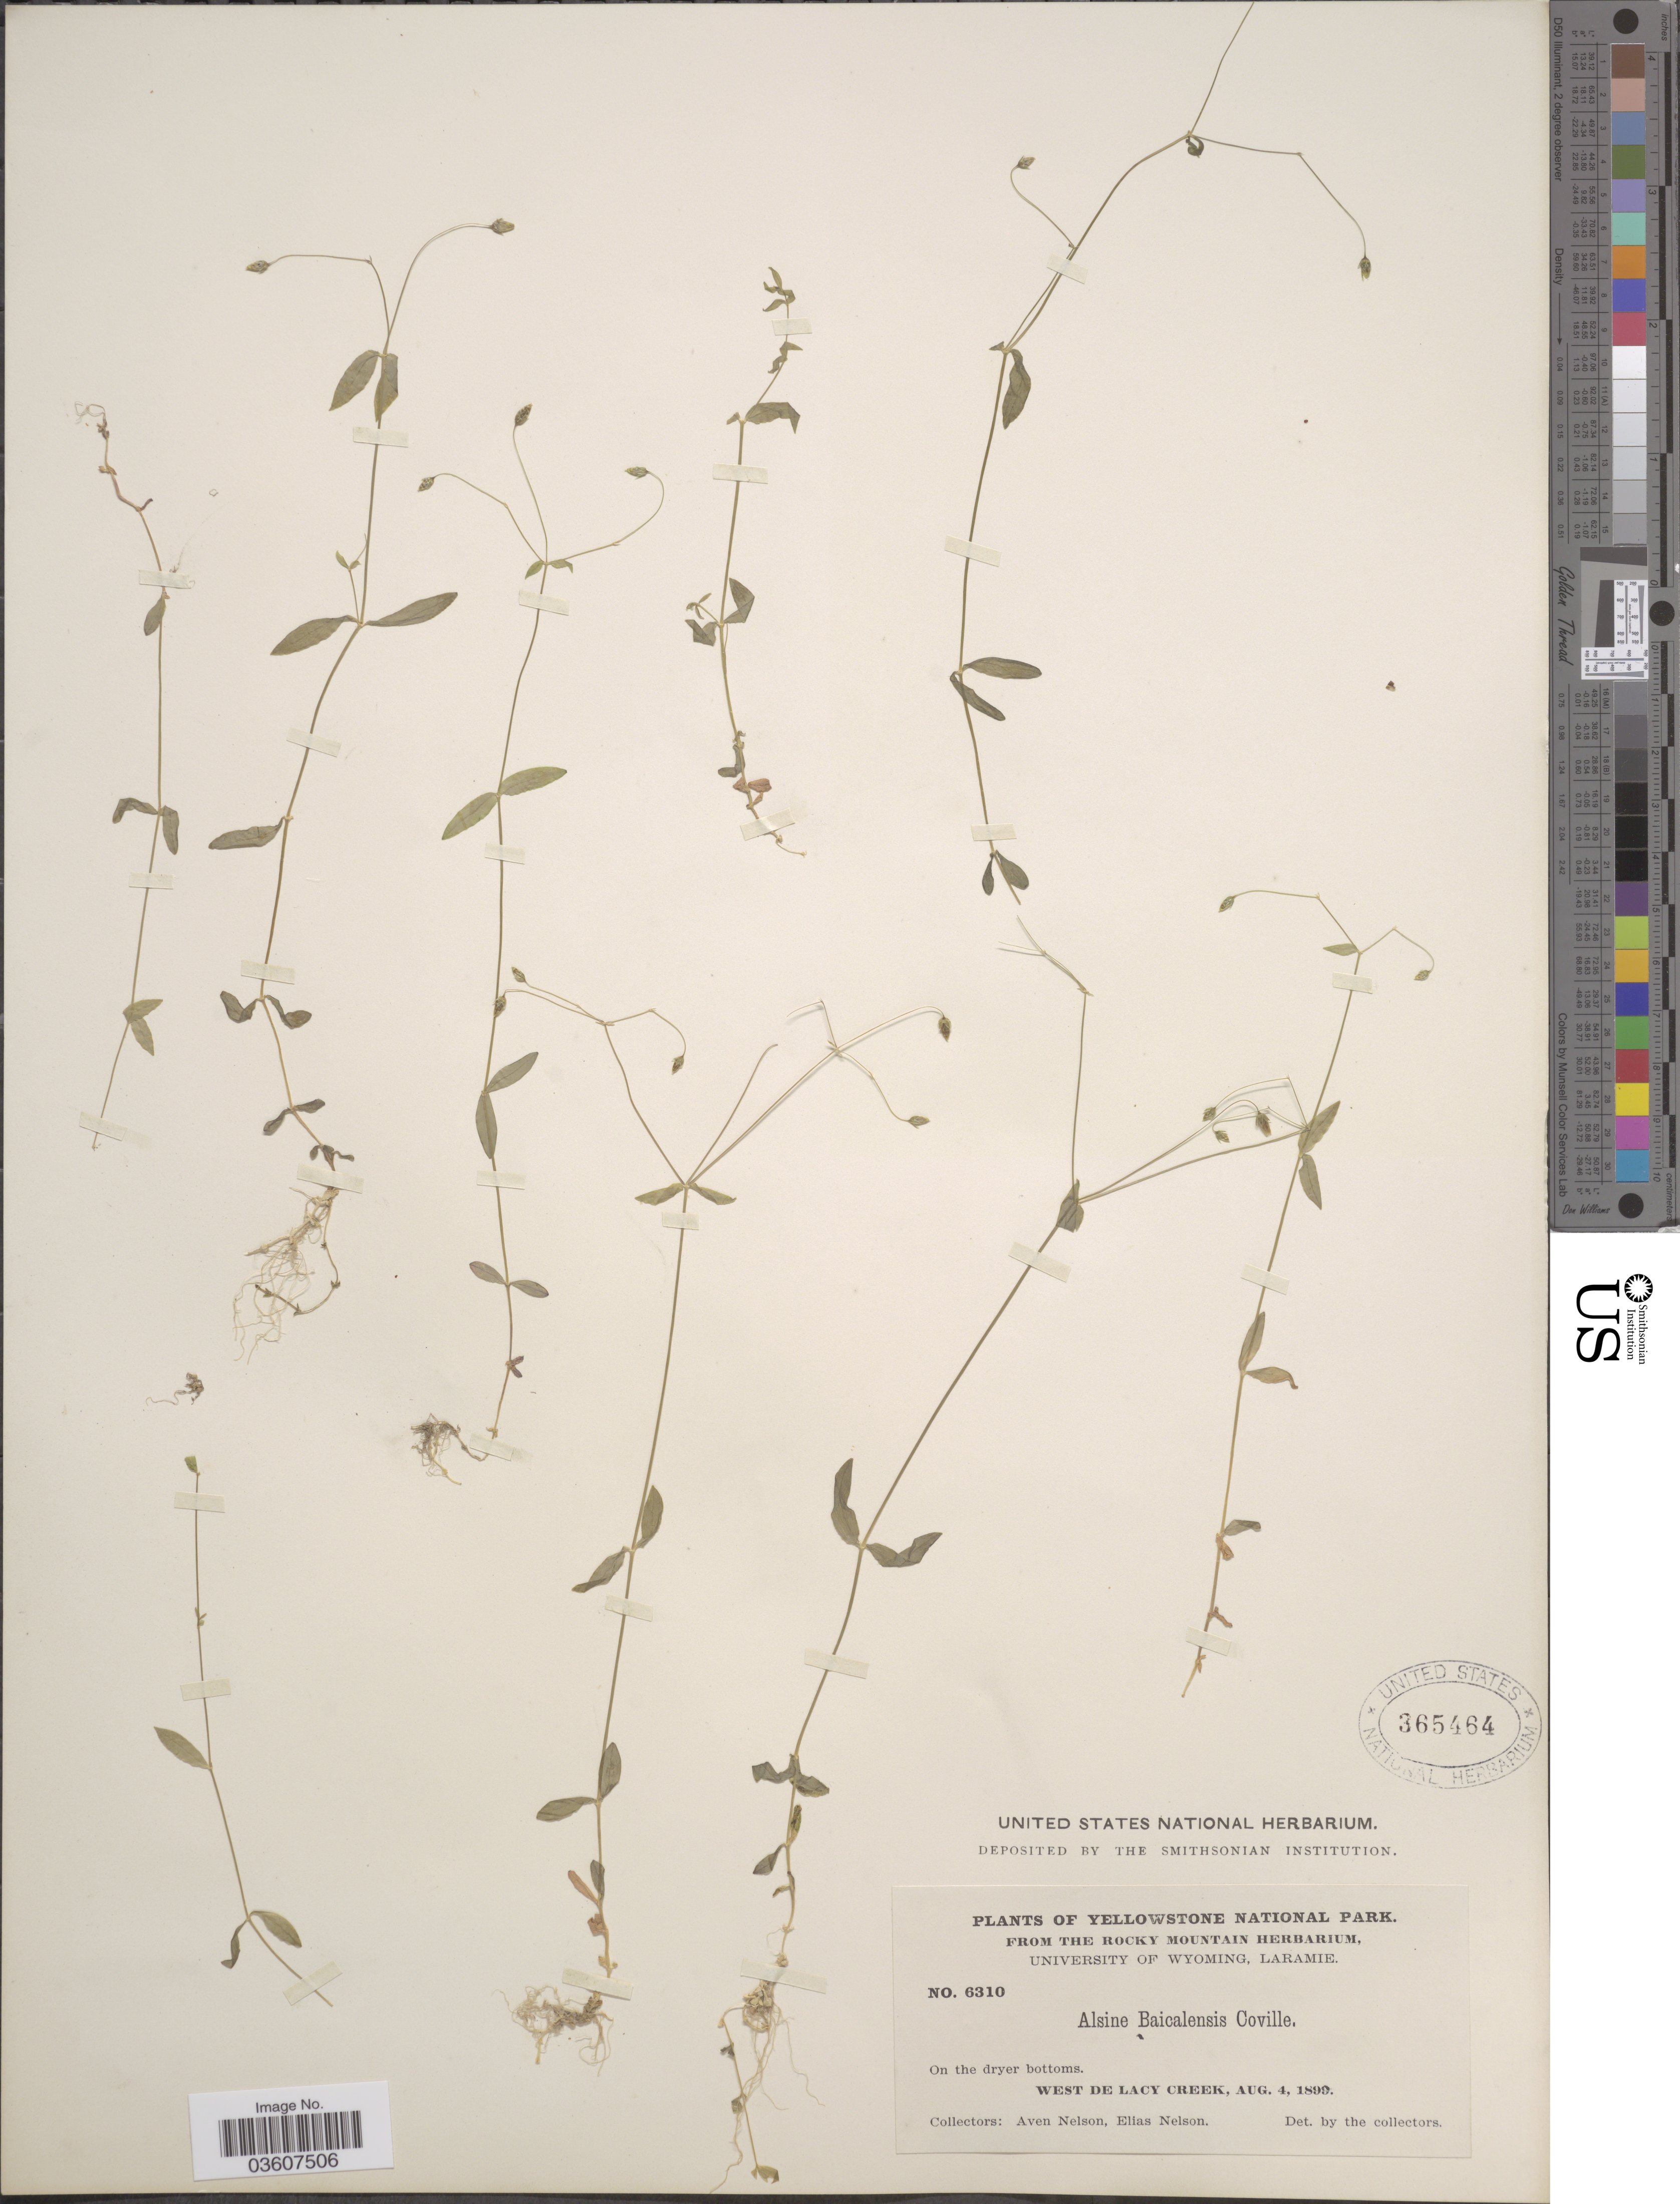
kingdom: Plantae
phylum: Tracheophyta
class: Magnoliopsida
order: Caryophyllales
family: Caryophyllaceae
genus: Stellaria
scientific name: Stellaria umbellata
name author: Turcz.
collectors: A. Nelson & E. Nelson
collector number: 6310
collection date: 1899-08-04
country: United States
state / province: Wyoming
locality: Yellowstone National Park. West de Lacy Creek.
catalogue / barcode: US 365464